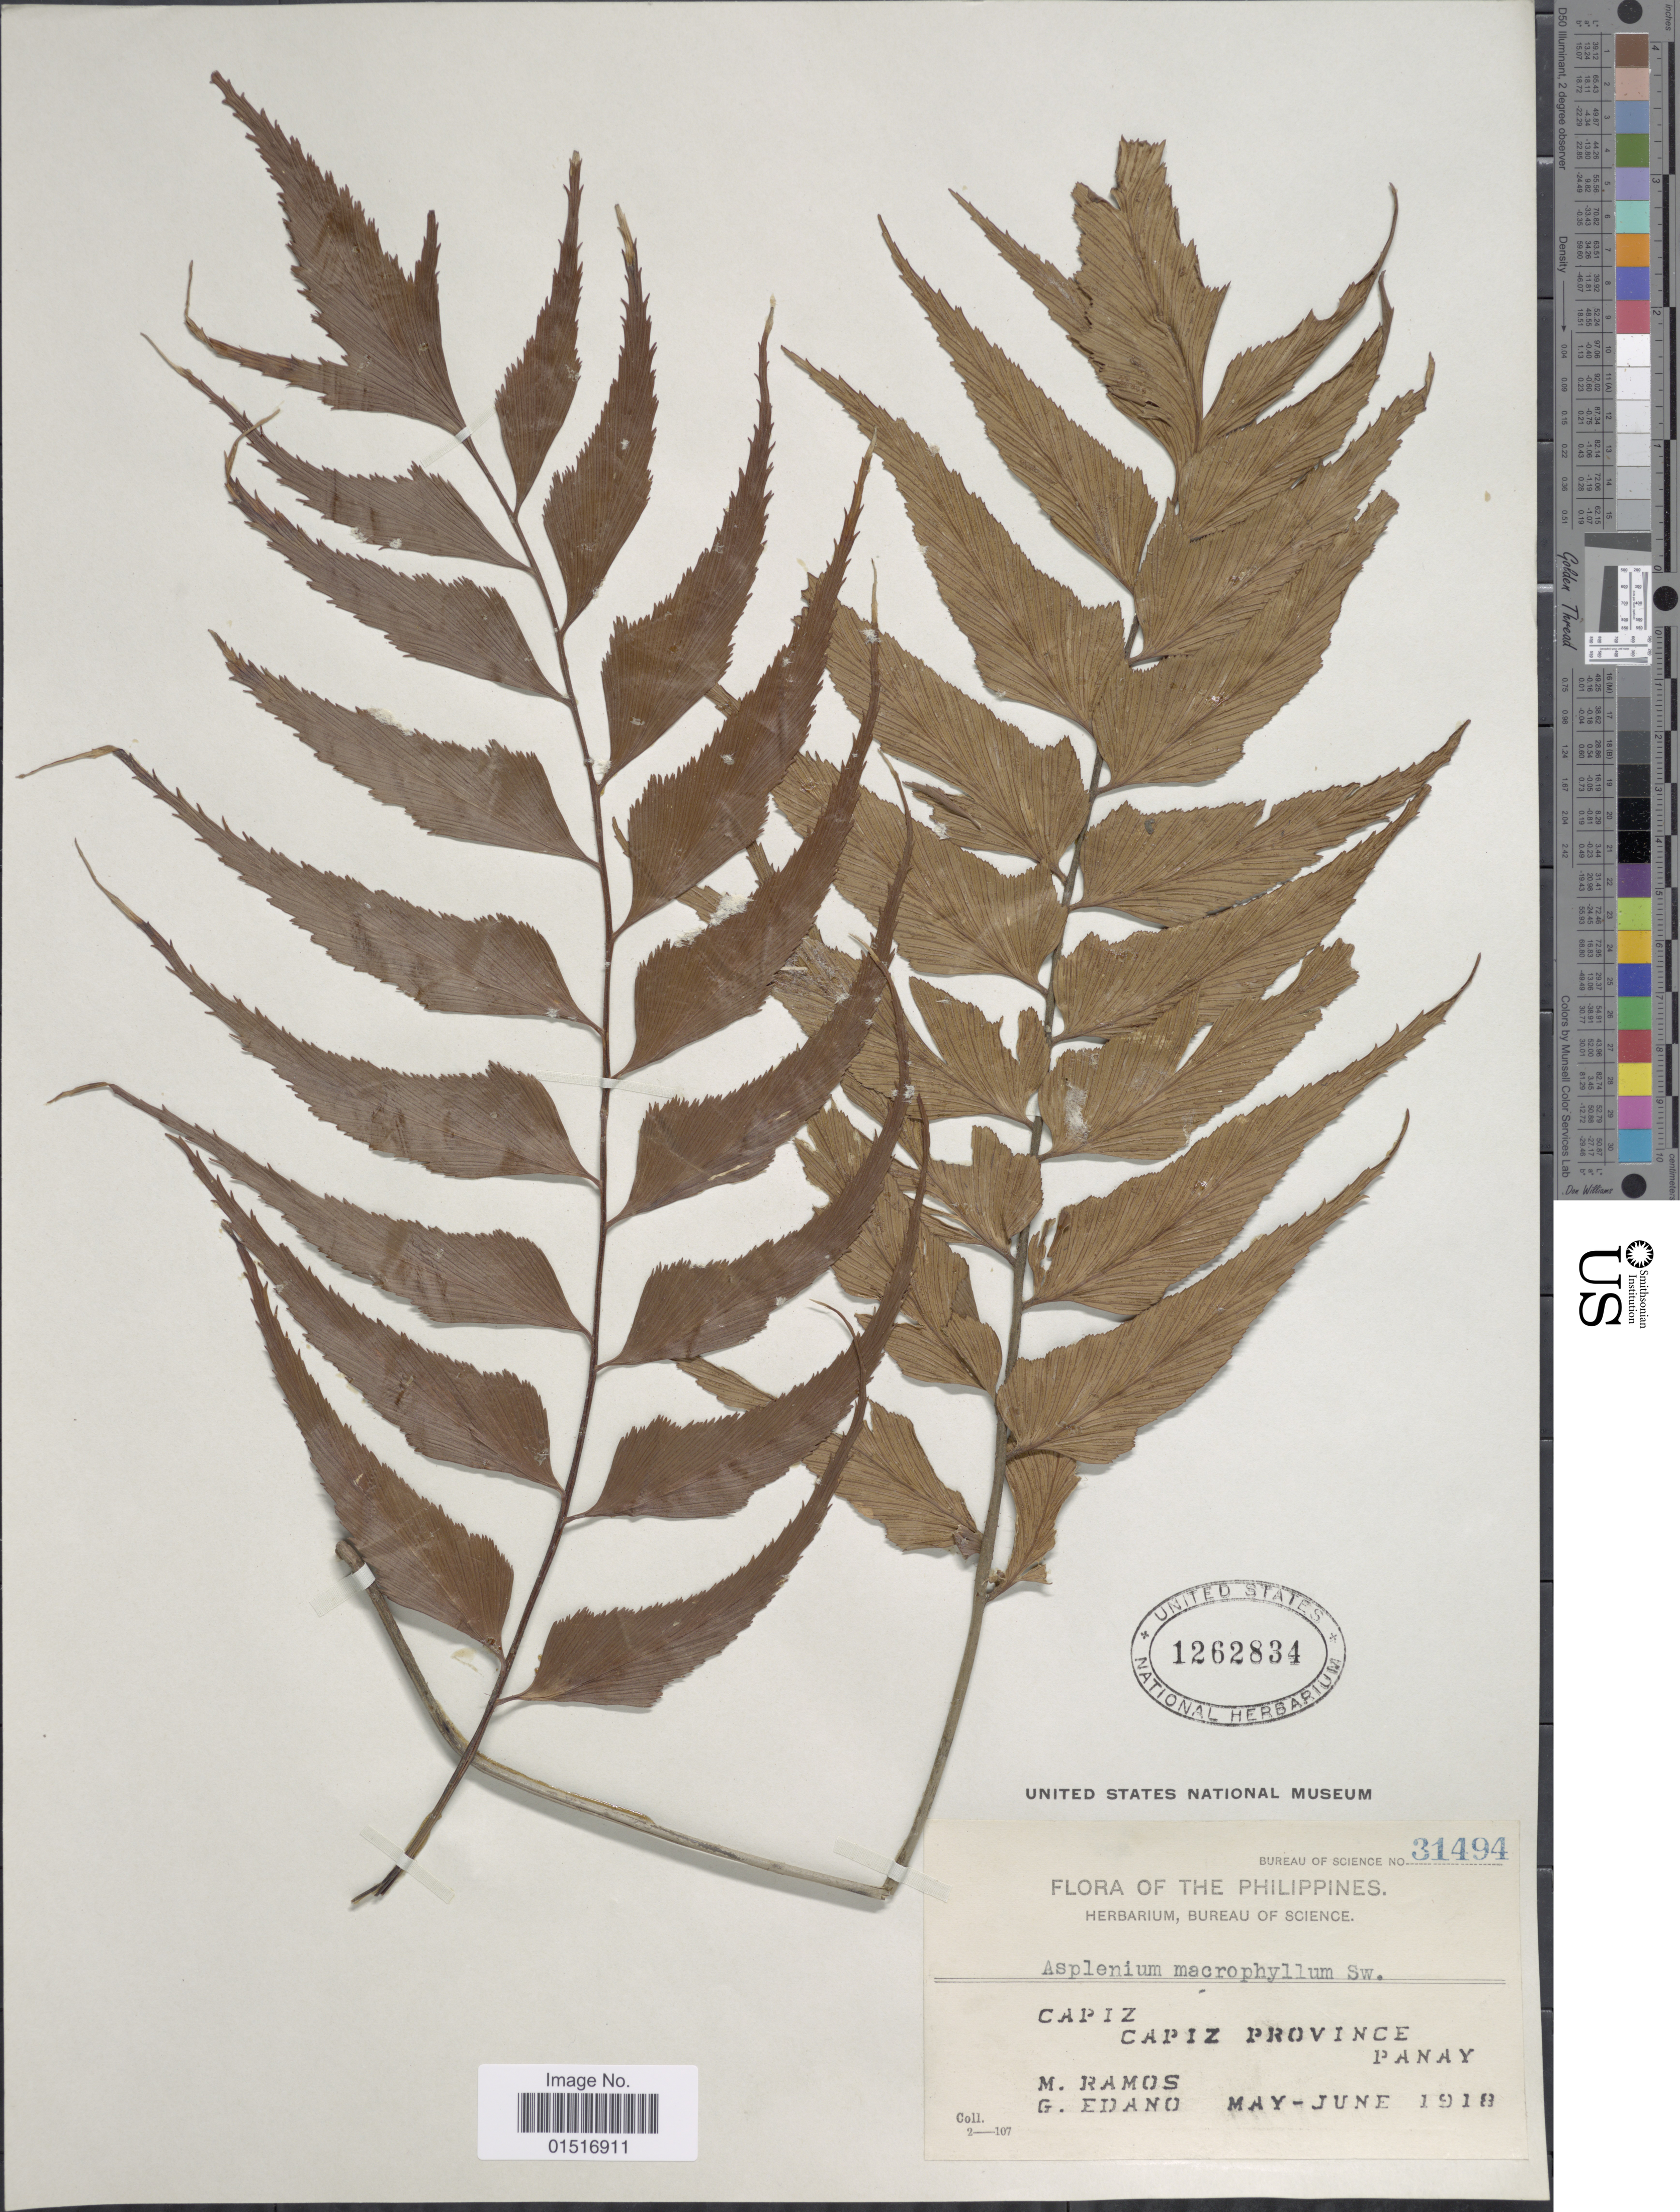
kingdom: Plantae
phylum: Tracheophyta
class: Polypodiopsida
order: Polypodiales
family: Aspleniaceae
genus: Asplenium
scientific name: Asplenium polyodon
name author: G. Forst.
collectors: M. Ramos & G. Edaño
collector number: Bureau of Science 31494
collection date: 1918-05/1918-06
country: Philippines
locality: Capiz. Capiz Province, Panay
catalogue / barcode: US 1262834